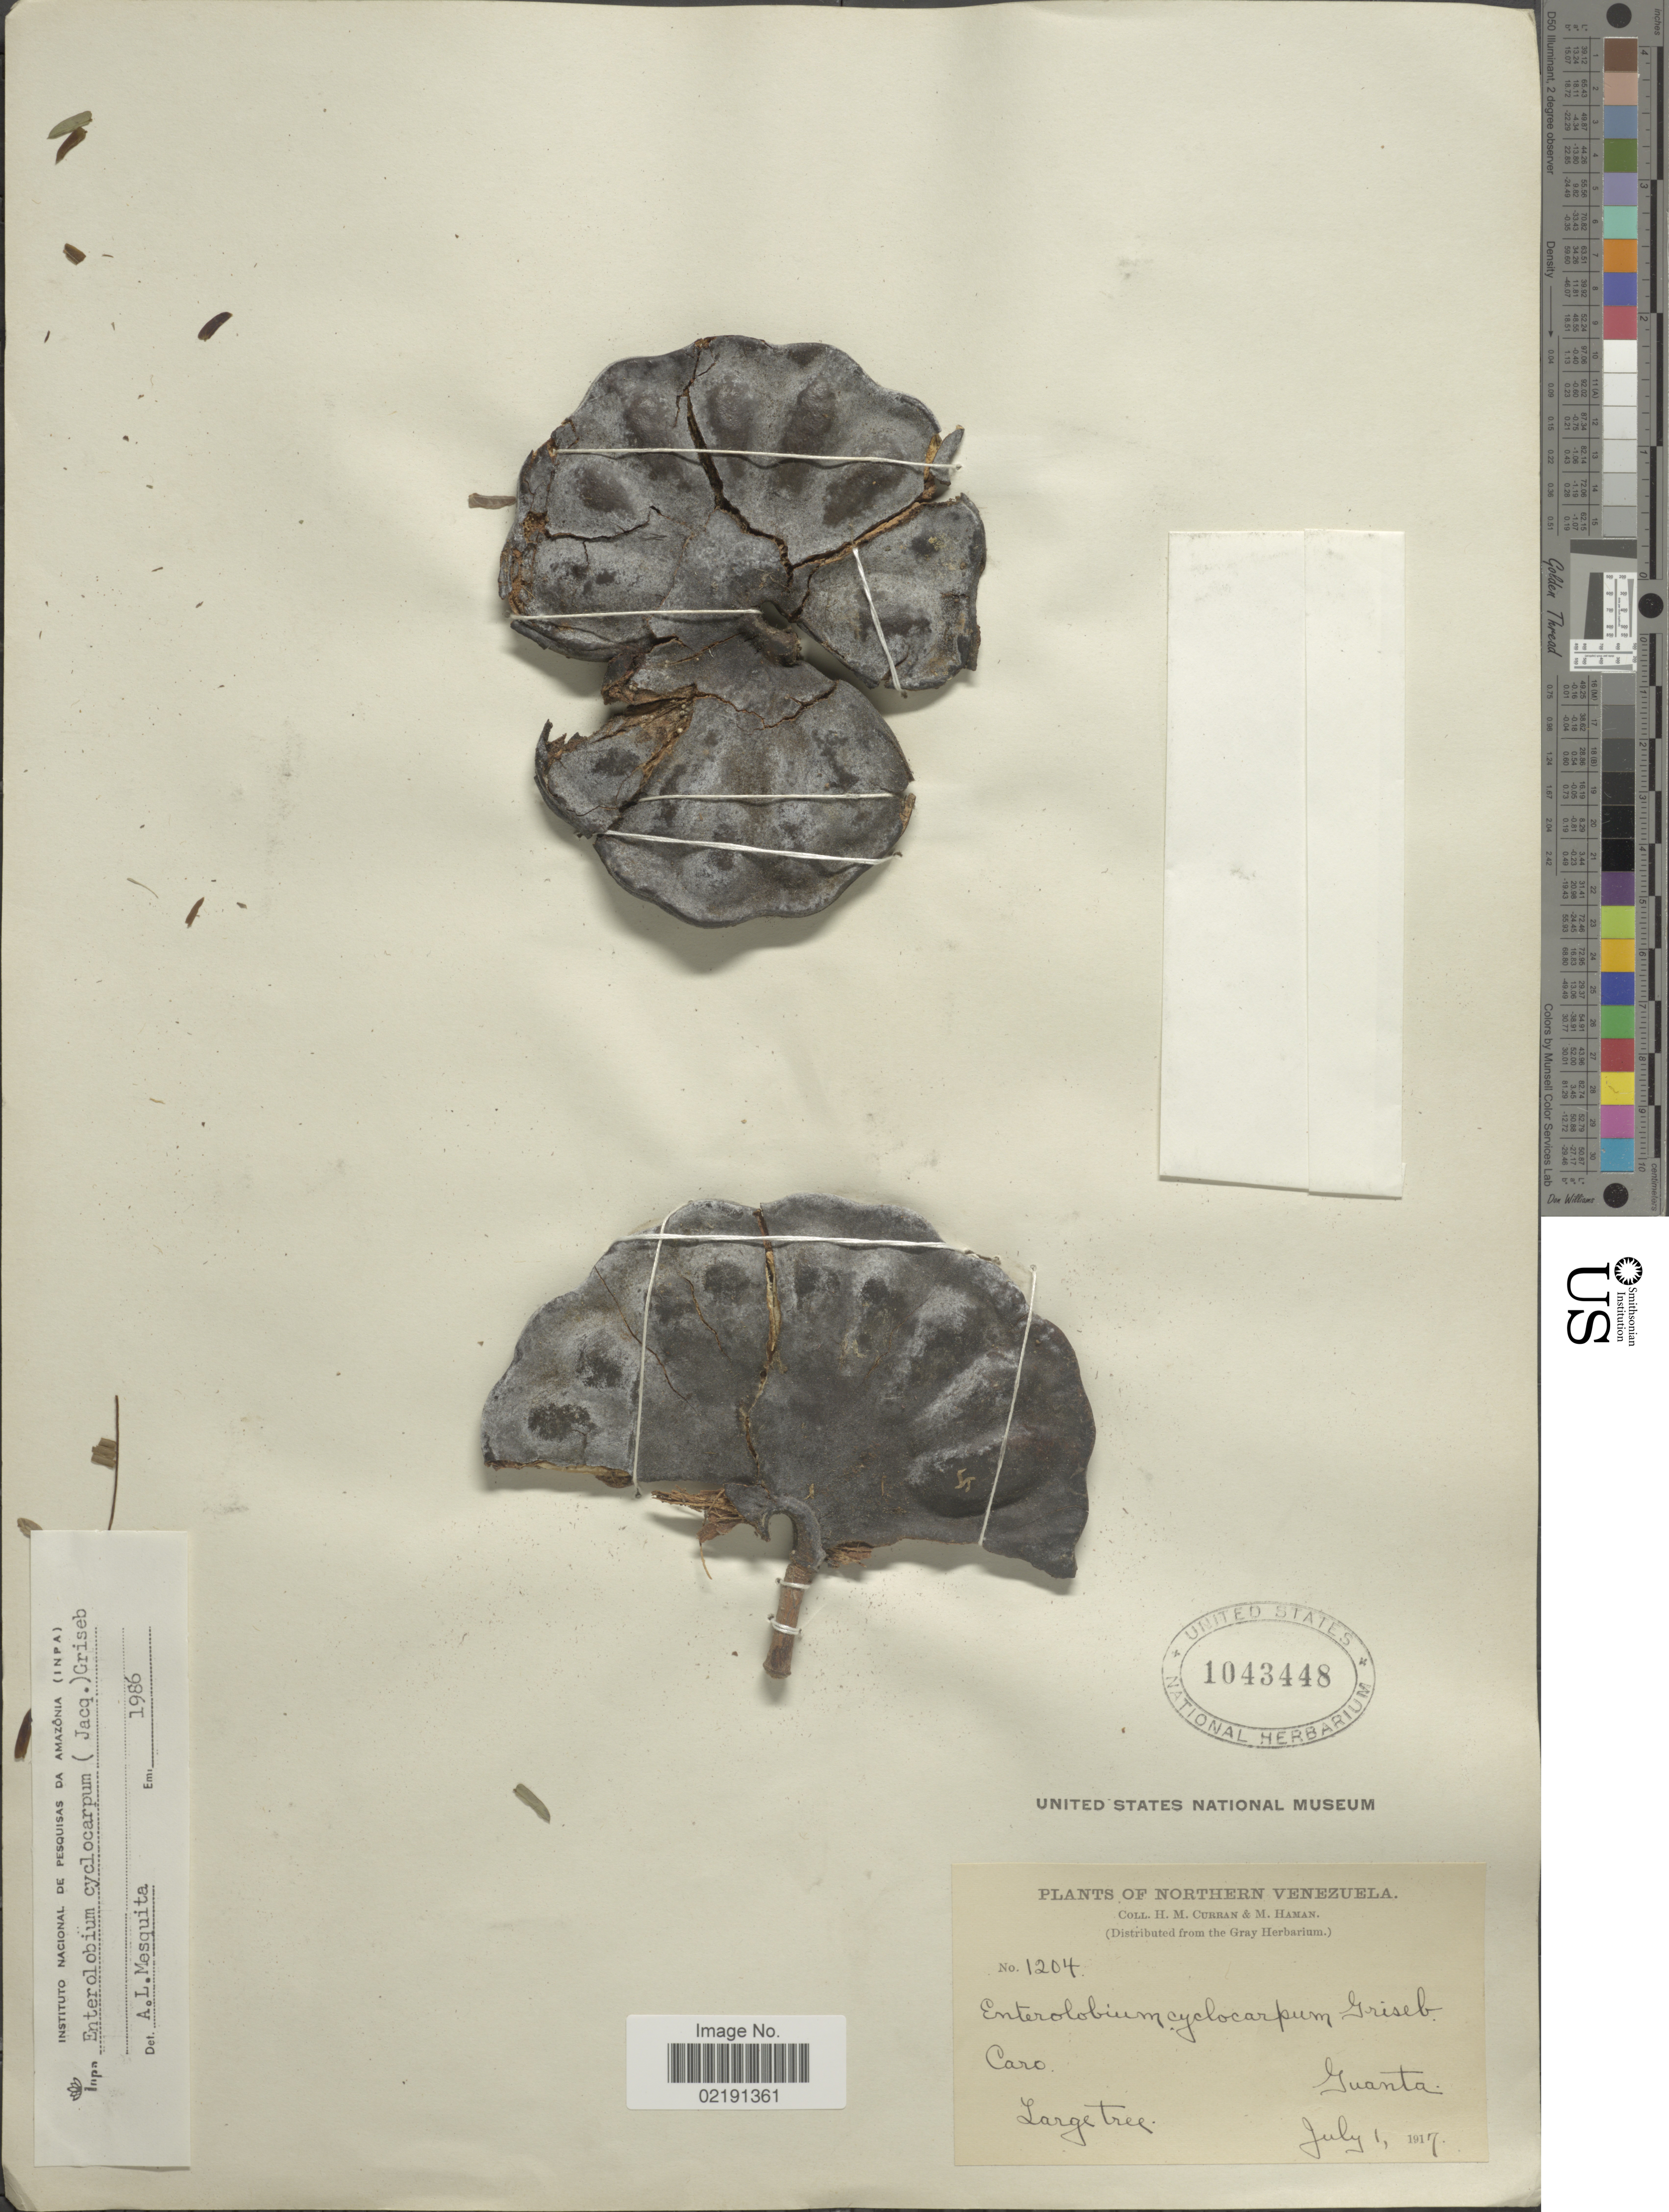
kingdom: Plantae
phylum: Tracheophyta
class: Magnoliopsida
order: Fabales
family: Fabaceae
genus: Enterolobium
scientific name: Enterolobium cyclocarpum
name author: (Jacq.) Griseb.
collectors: H. M. Curran & M. Haman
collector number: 1204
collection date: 1917-07-01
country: Venezuela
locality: Northern Venezuela. Caro. Guanta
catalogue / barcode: US 1043448